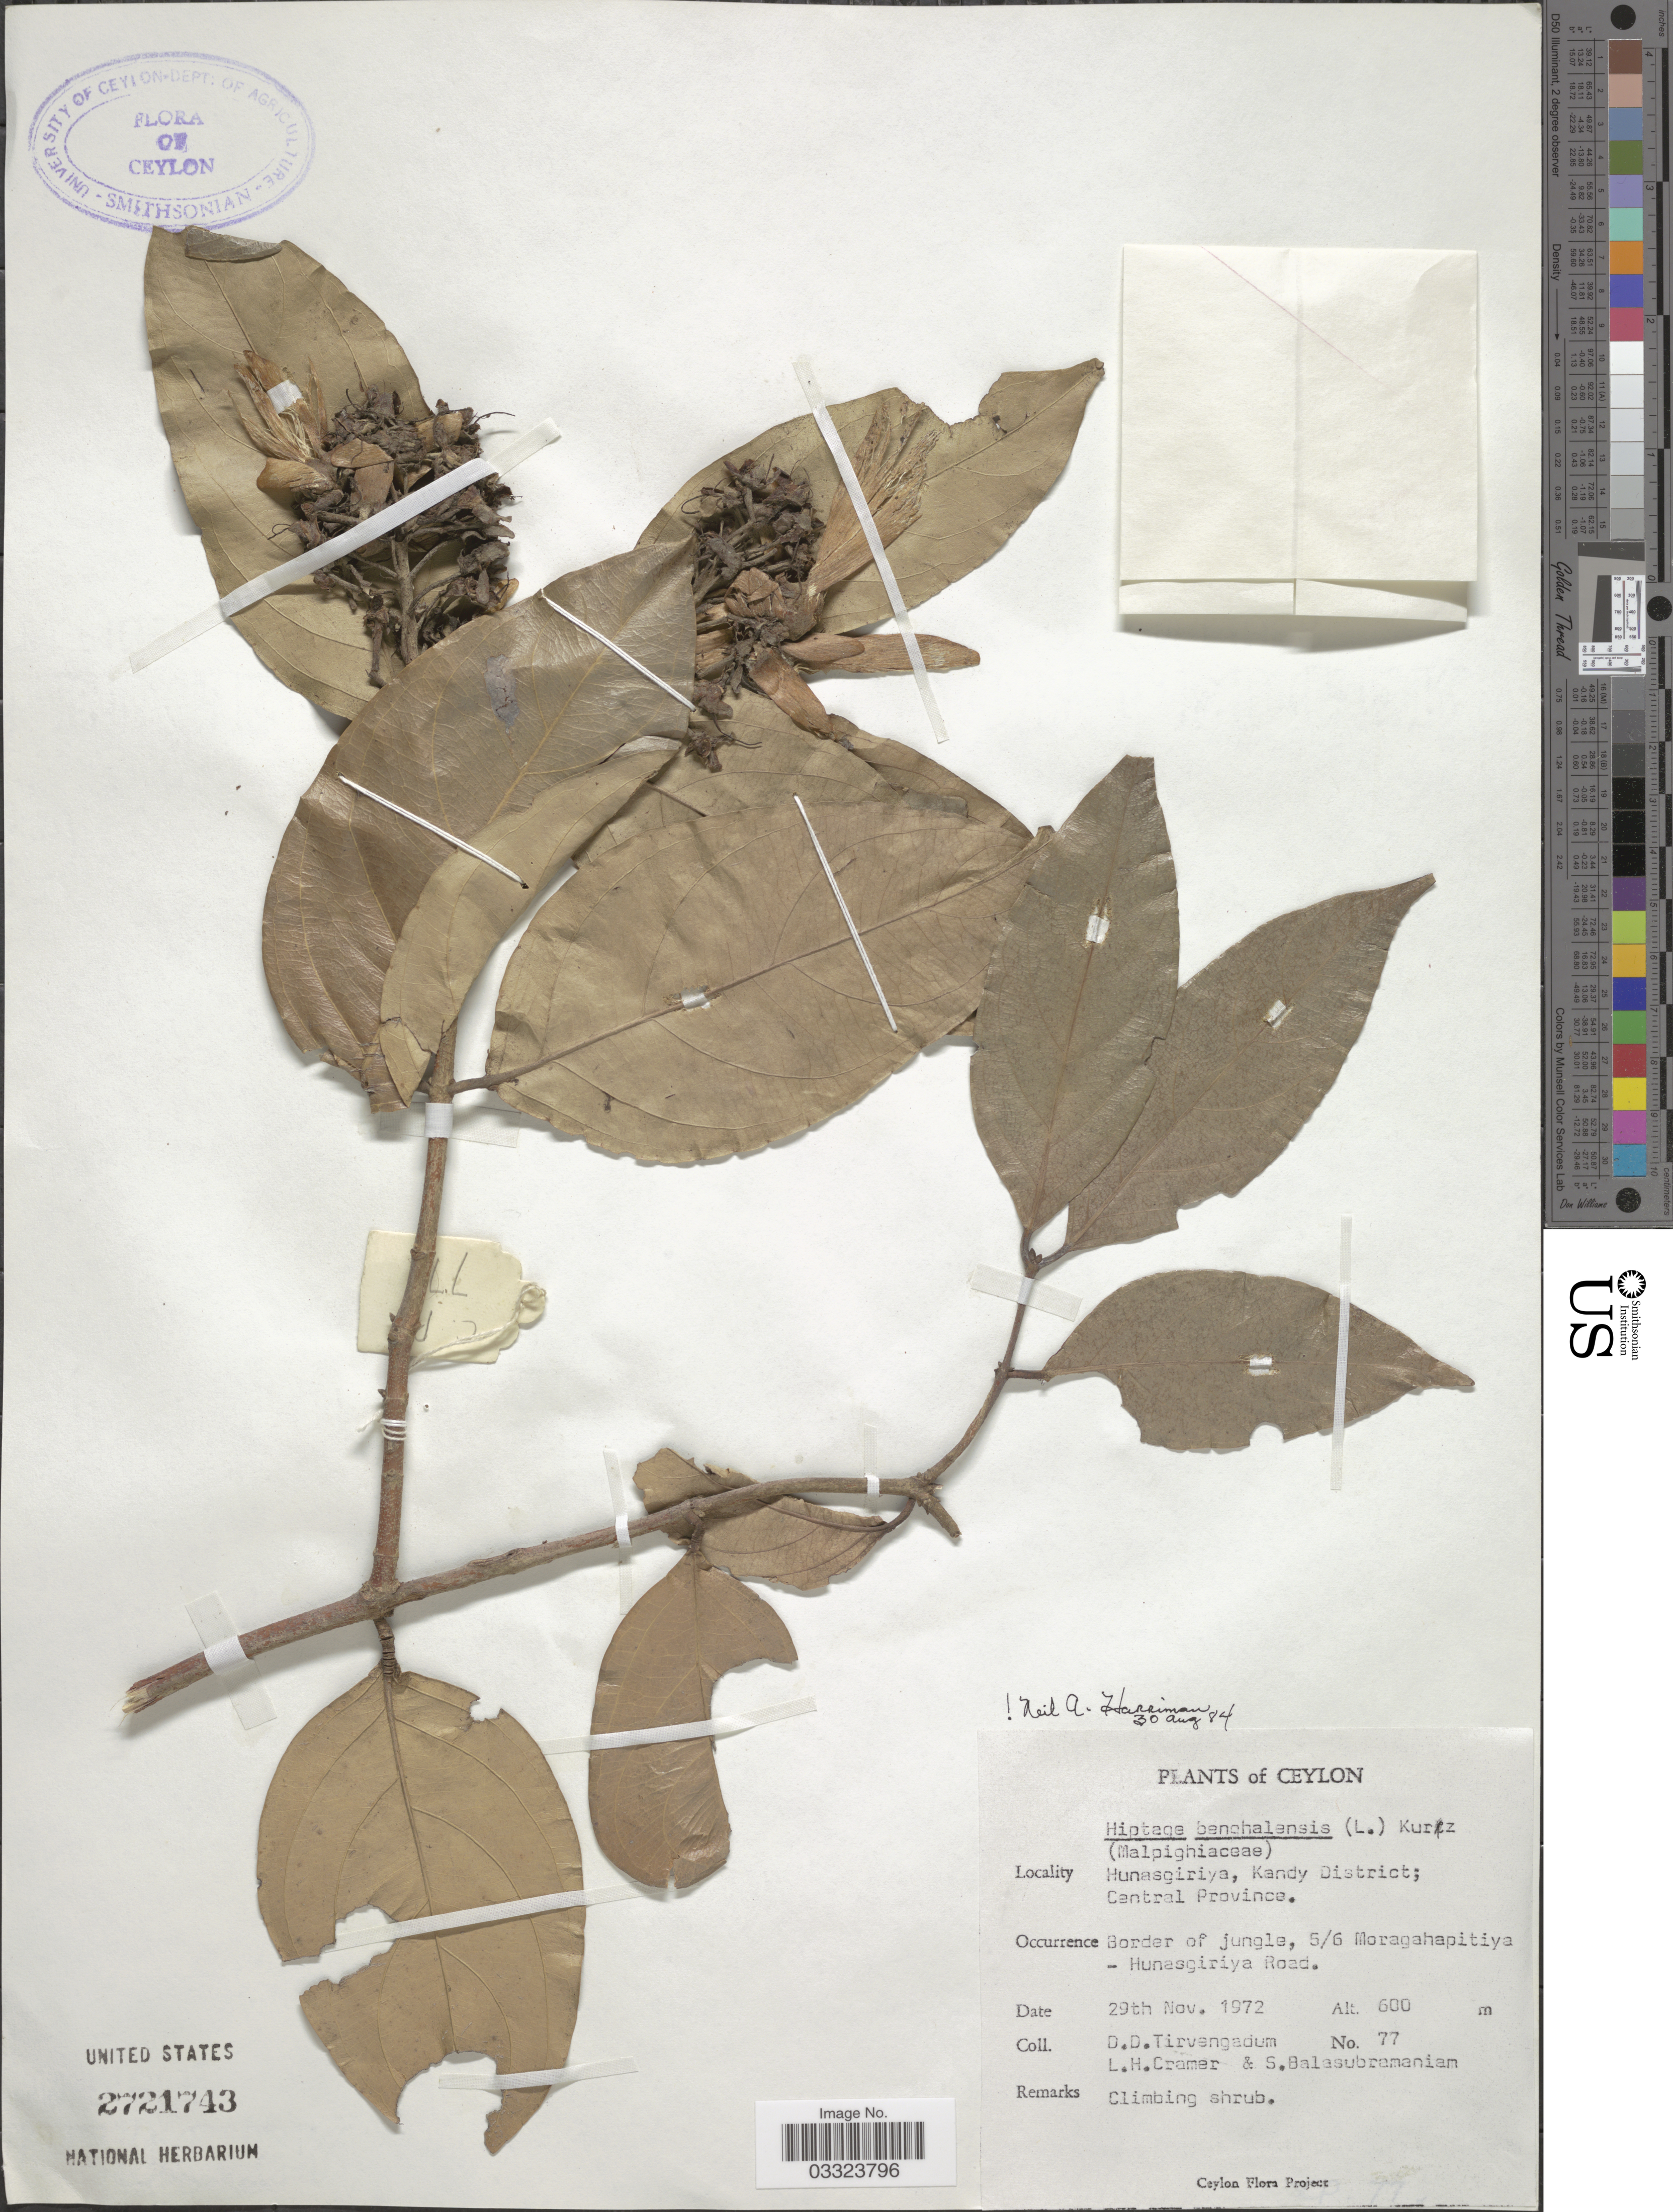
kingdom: Plantae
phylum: Tracheophyta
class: Magnoliopsida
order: Malpighiales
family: Malpighiaceae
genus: Hiptage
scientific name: Hiptage benghalensis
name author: (L.) Kurz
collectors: D. Tirvengadum, L. H. Cramer & S. Balasubramaniam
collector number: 77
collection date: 1972-11-29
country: Sri Lanka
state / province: Central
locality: Ceylon. Hunasgiriya, Kandy District. Border of jungle, 5/6 Moragahapitiya - Hunasgiriya Road.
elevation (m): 600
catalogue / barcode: US 2721743